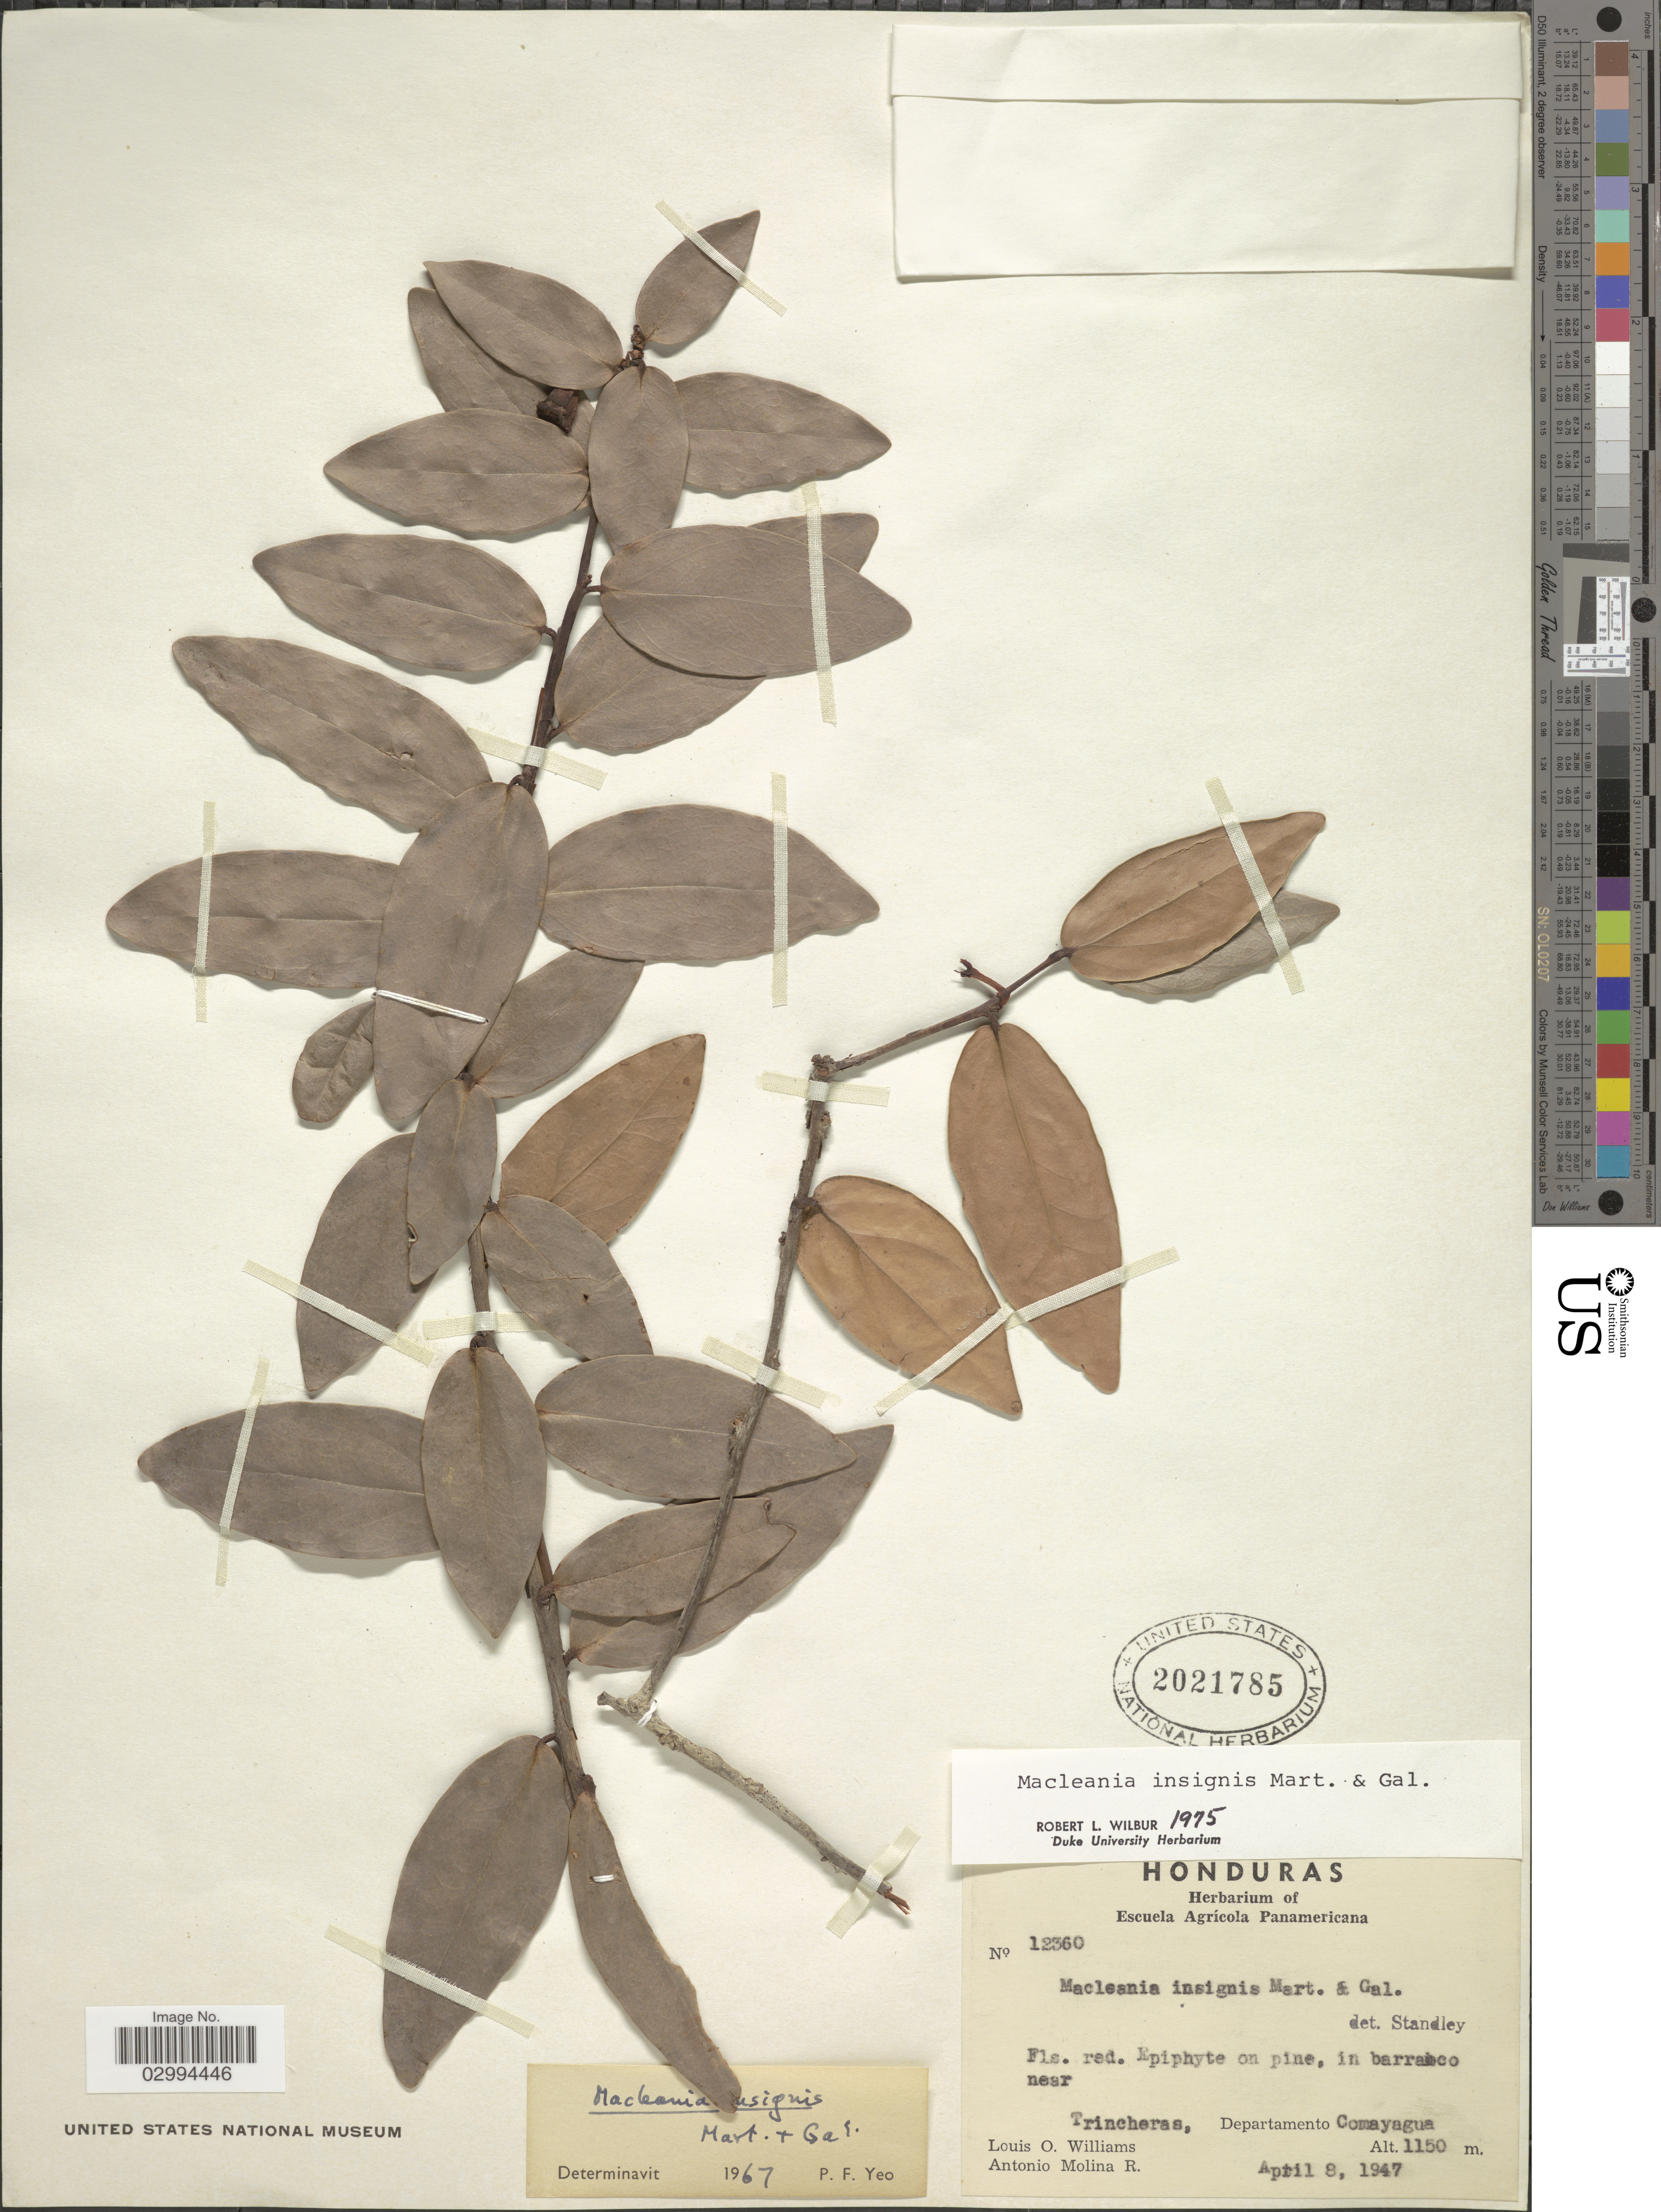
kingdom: Plantae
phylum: Tracheophyta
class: Magnoliopsida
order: Ericales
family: Ericaceae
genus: Macleania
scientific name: Macleania insignis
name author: M. Martens & Galeotti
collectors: L. O. Williams & A. Molina R.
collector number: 12360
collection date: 1947-04-08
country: Honduras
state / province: Comayagua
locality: In barranco near Trincheras, Departamento Comayagua.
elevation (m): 1150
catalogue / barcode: US 2021785